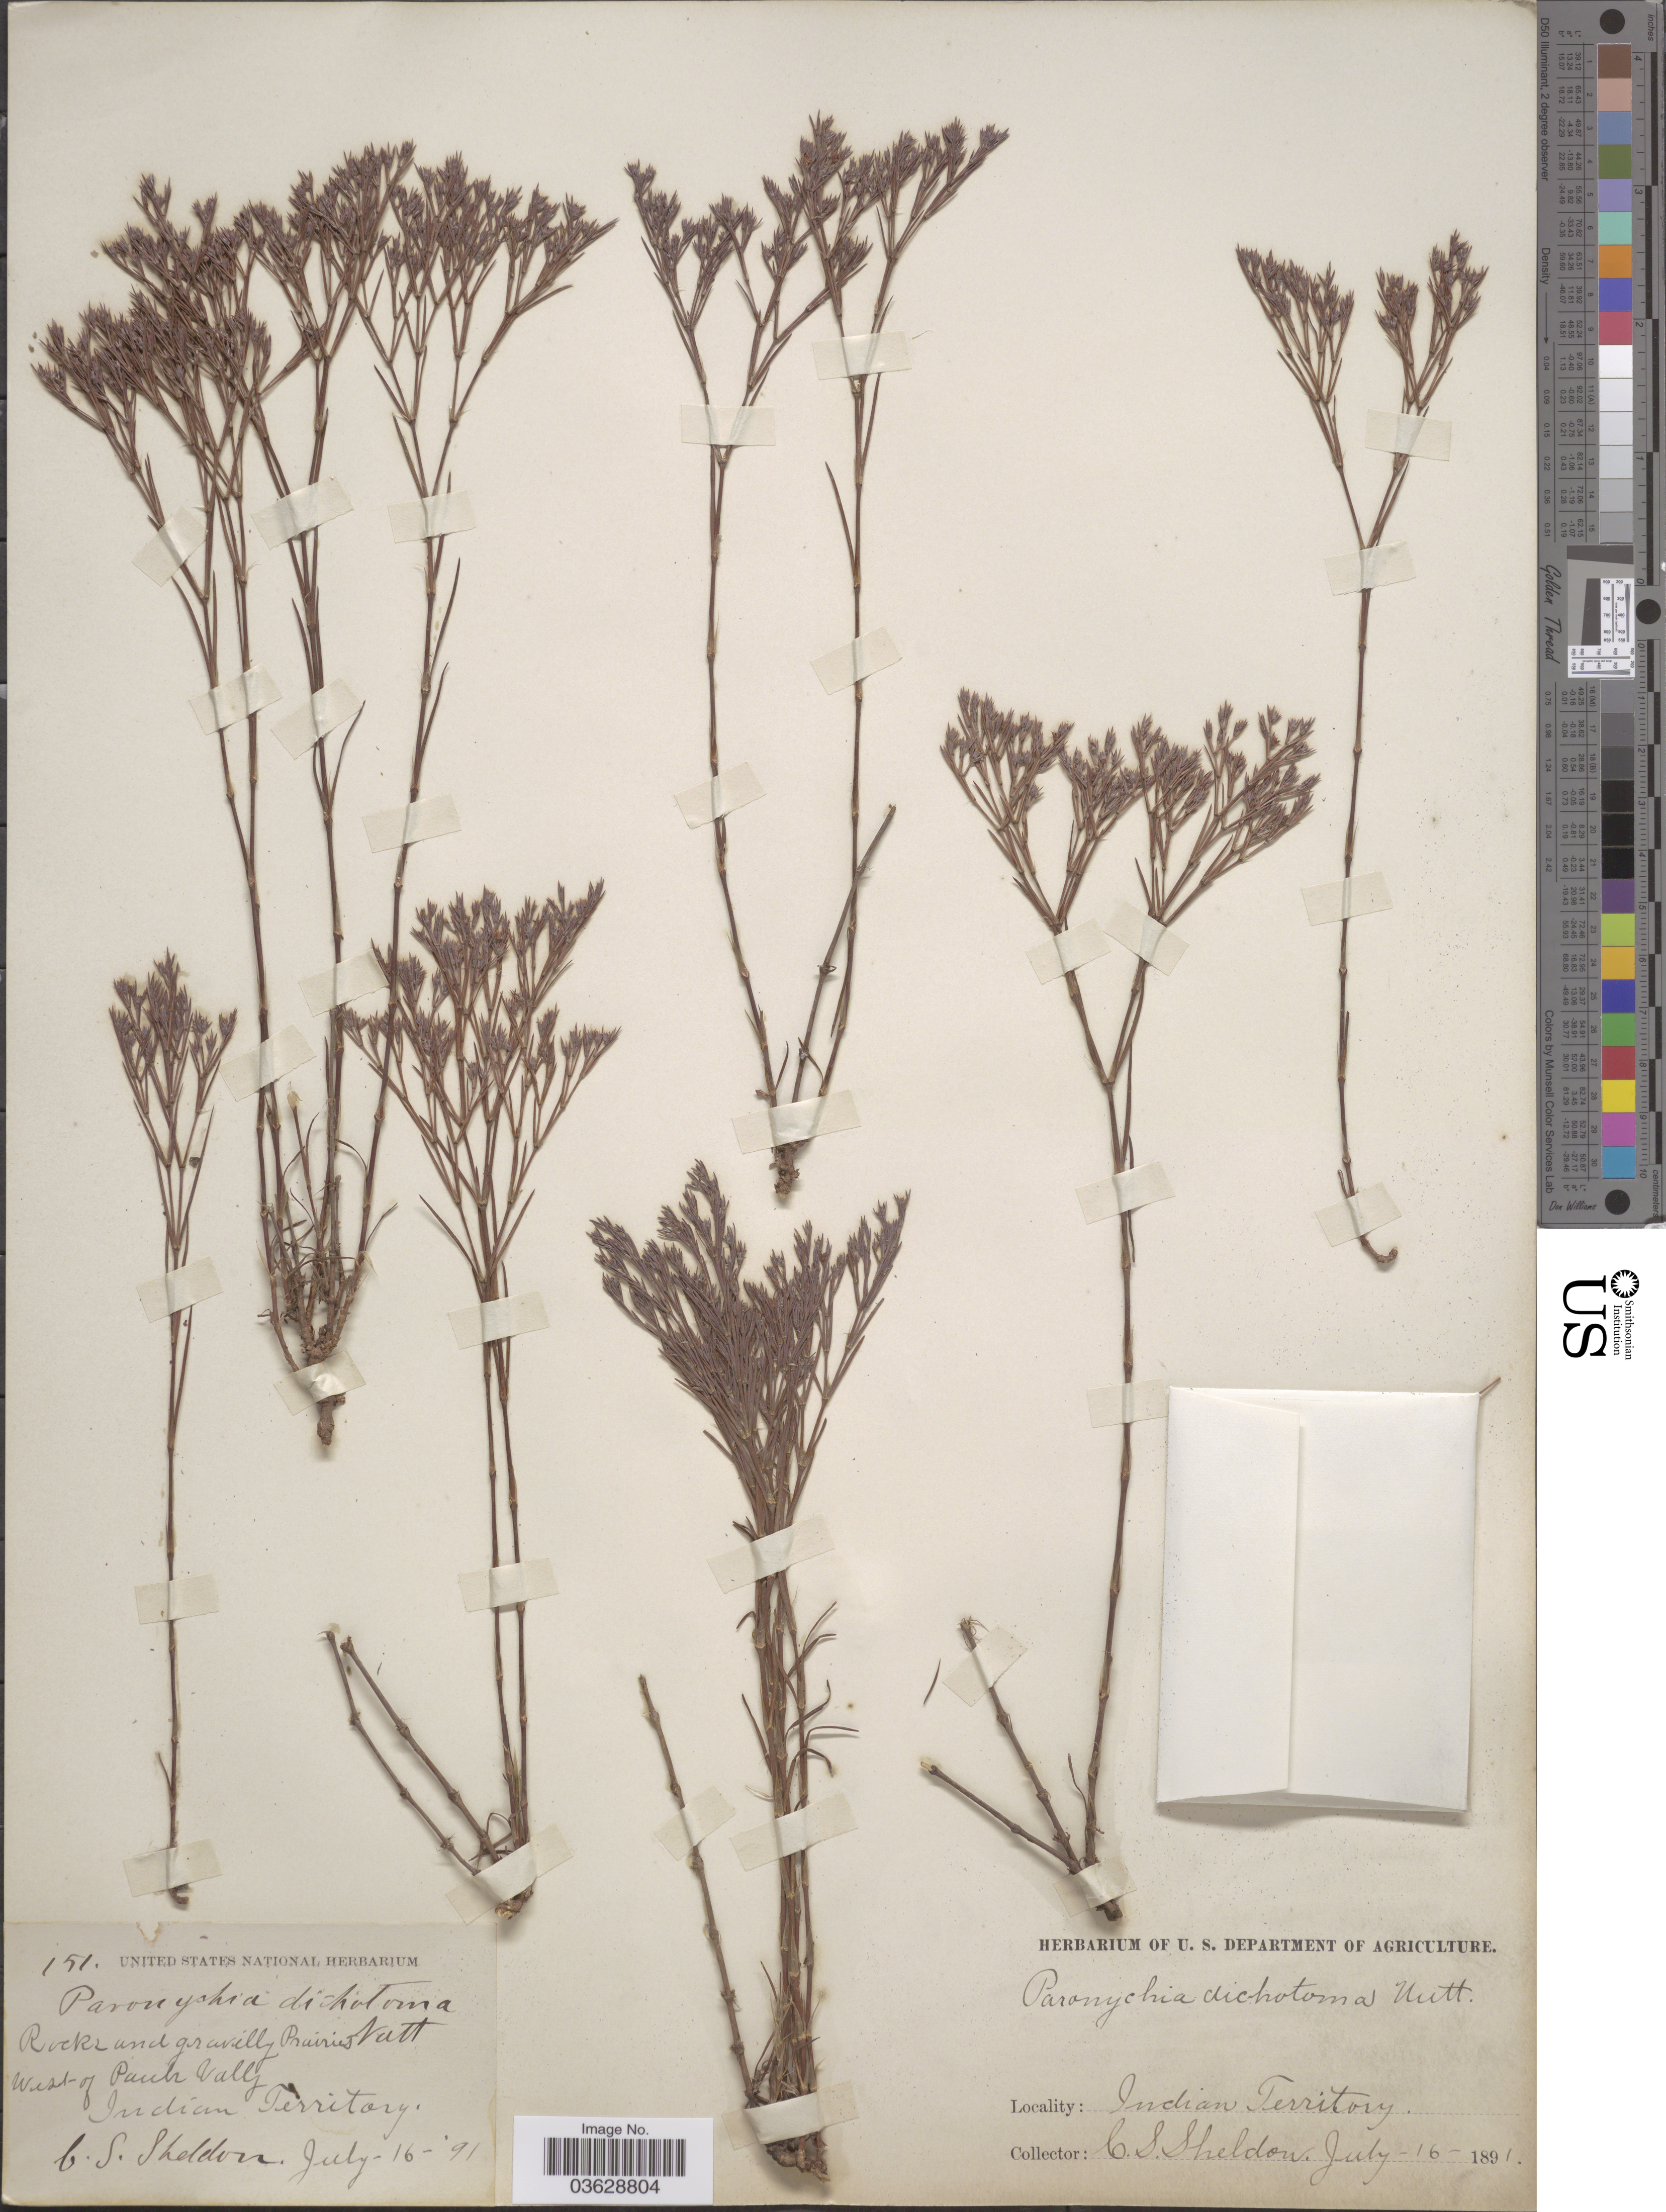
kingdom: Plantae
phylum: Tracheophyta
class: Magnoliopsida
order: Caryophyllales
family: Caryophyllaceae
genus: Paronychia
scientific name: Paronychia virginica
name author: Spreng.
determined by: Strong, Mark T., (BOT), Smithsonian Institution - National Museum of Natural History (UNITED STATES)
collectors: C. S. Sheldon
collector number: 151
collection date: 1891-07-16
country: United States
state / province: Oklahoma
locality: West of Pauls Valley. Indian Territory.